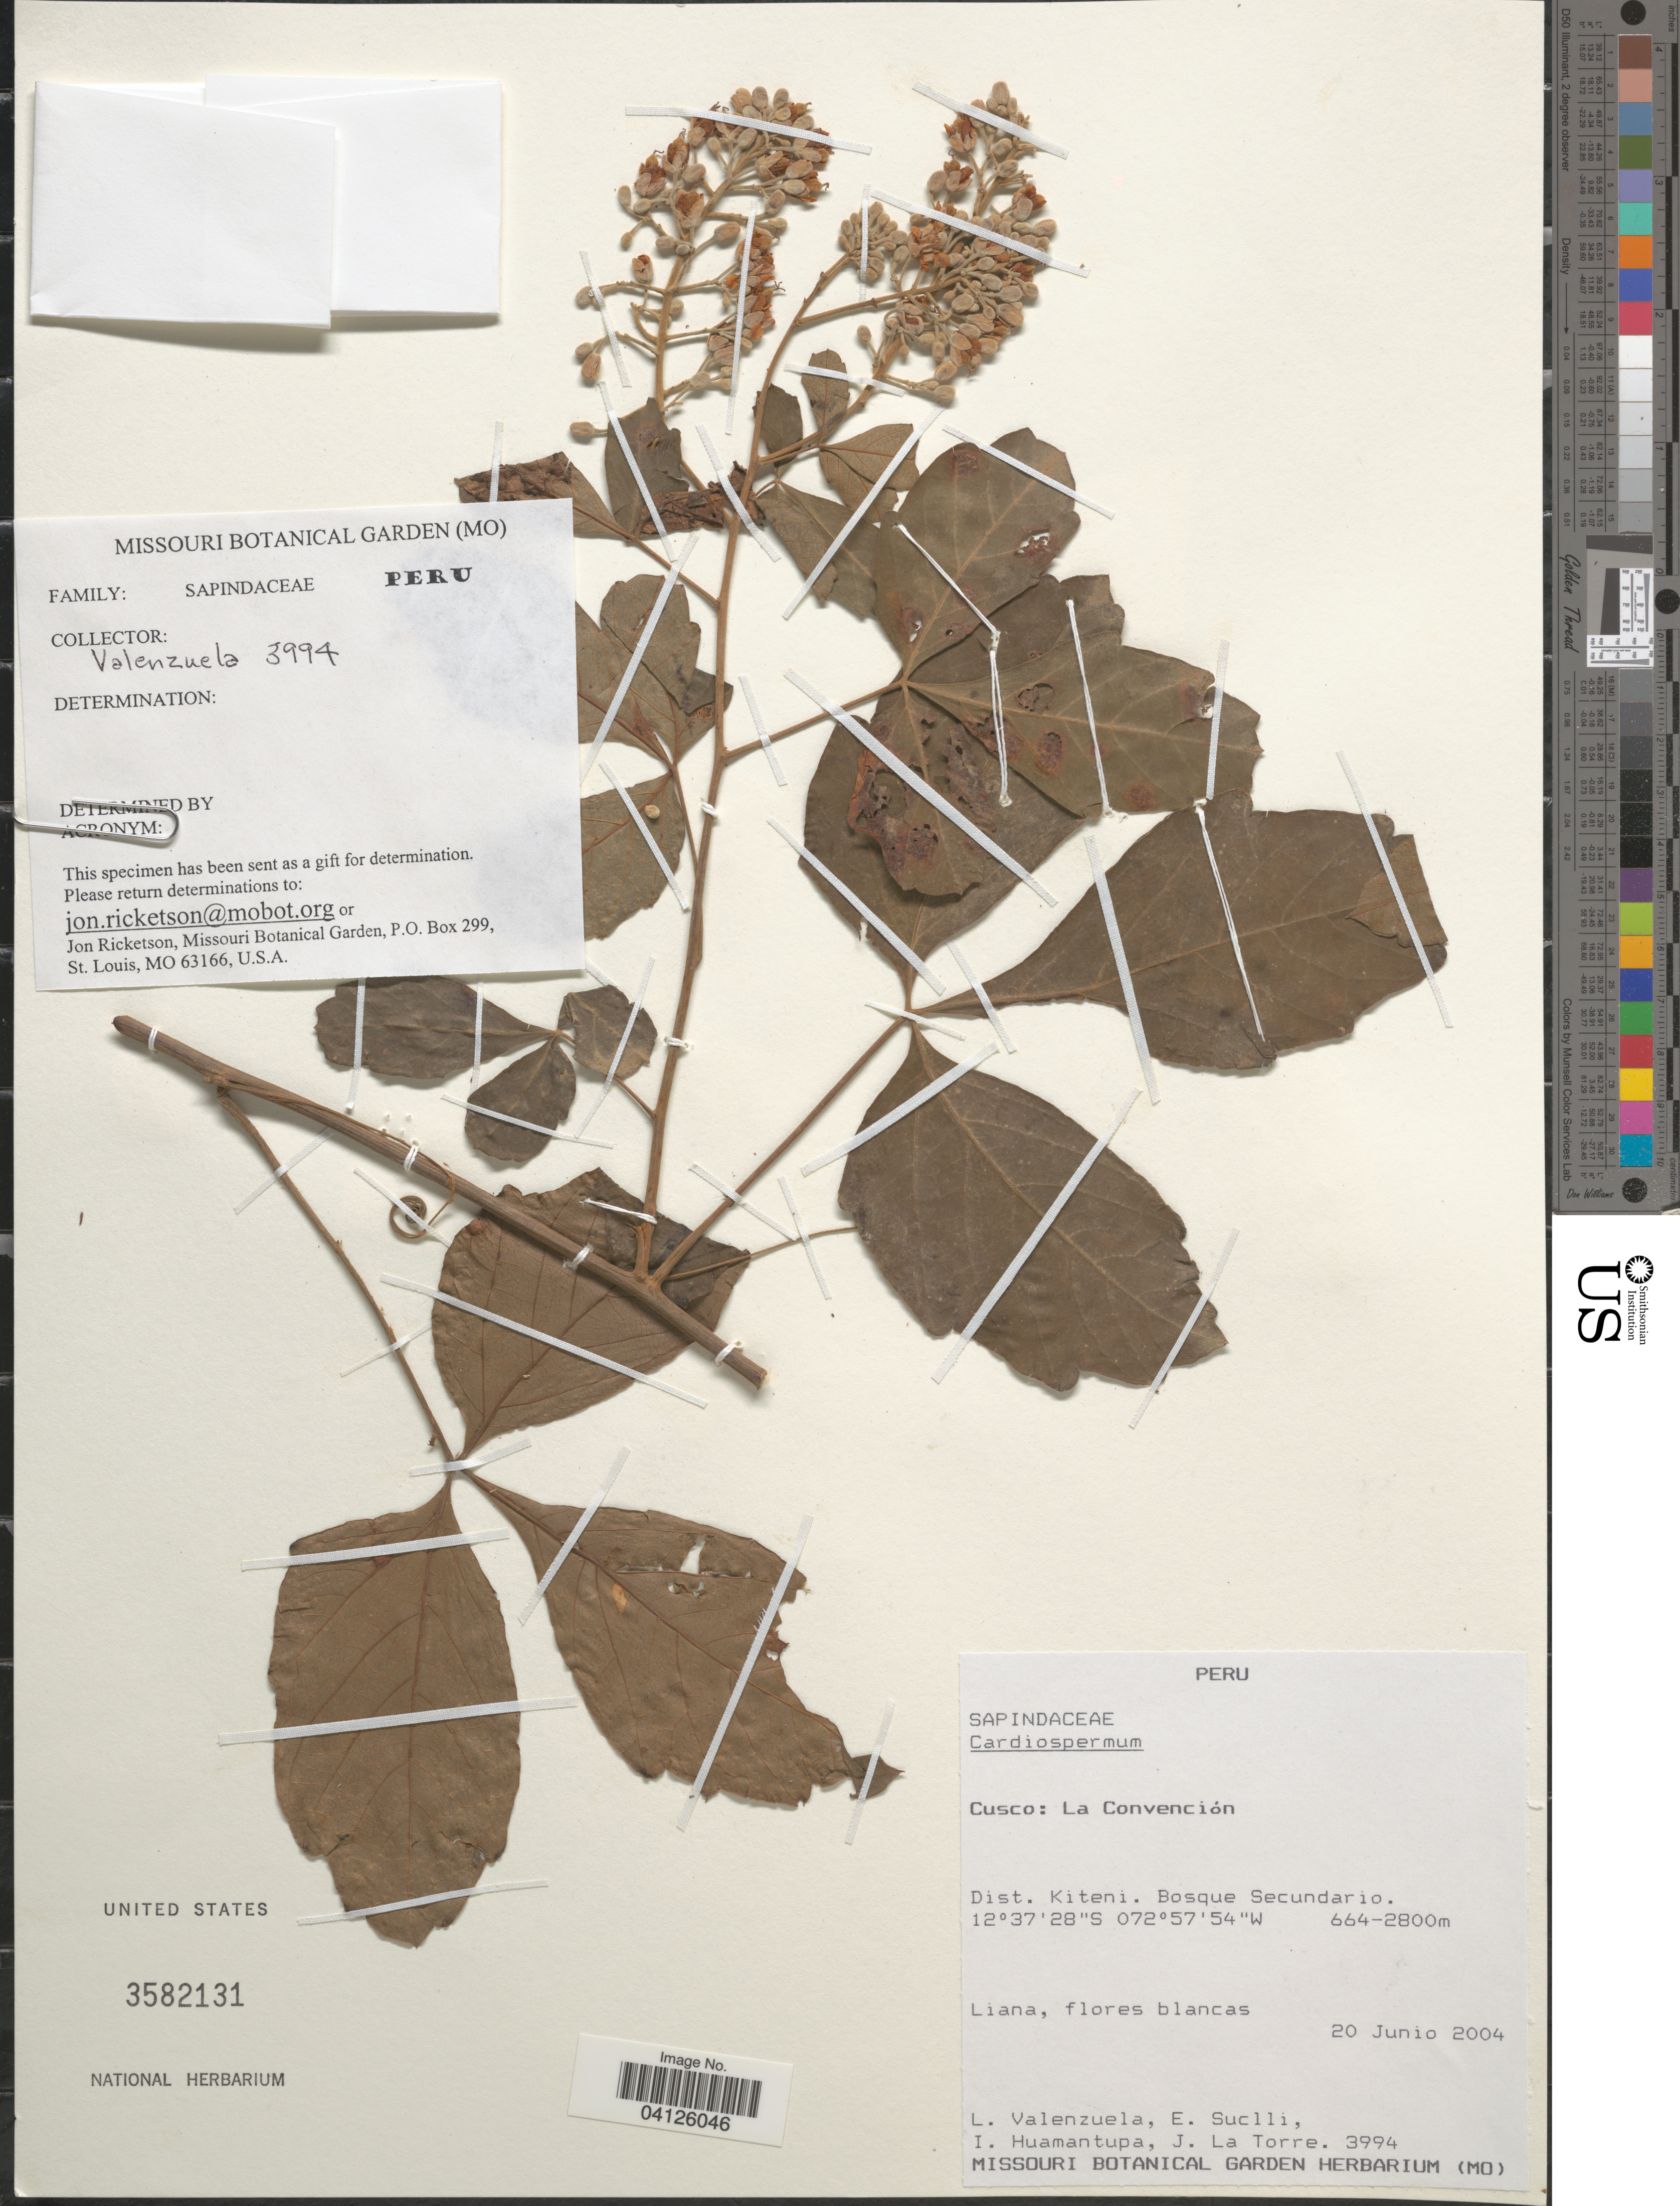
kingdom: Plantae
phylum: Tracheophyta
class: Magnoliopsida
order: Sapindales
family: Sapindaceae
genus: Cardiospermum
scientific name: Cardiospermum sp.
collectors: L. Valenzuela, E. Suclli, I. Huamantupa & J. La Torre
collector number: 3994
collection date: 2004-06-20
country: Peru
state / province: Cusco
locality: La Convención. Dist. Kiteni.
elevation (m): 664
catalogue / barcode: US 3582131